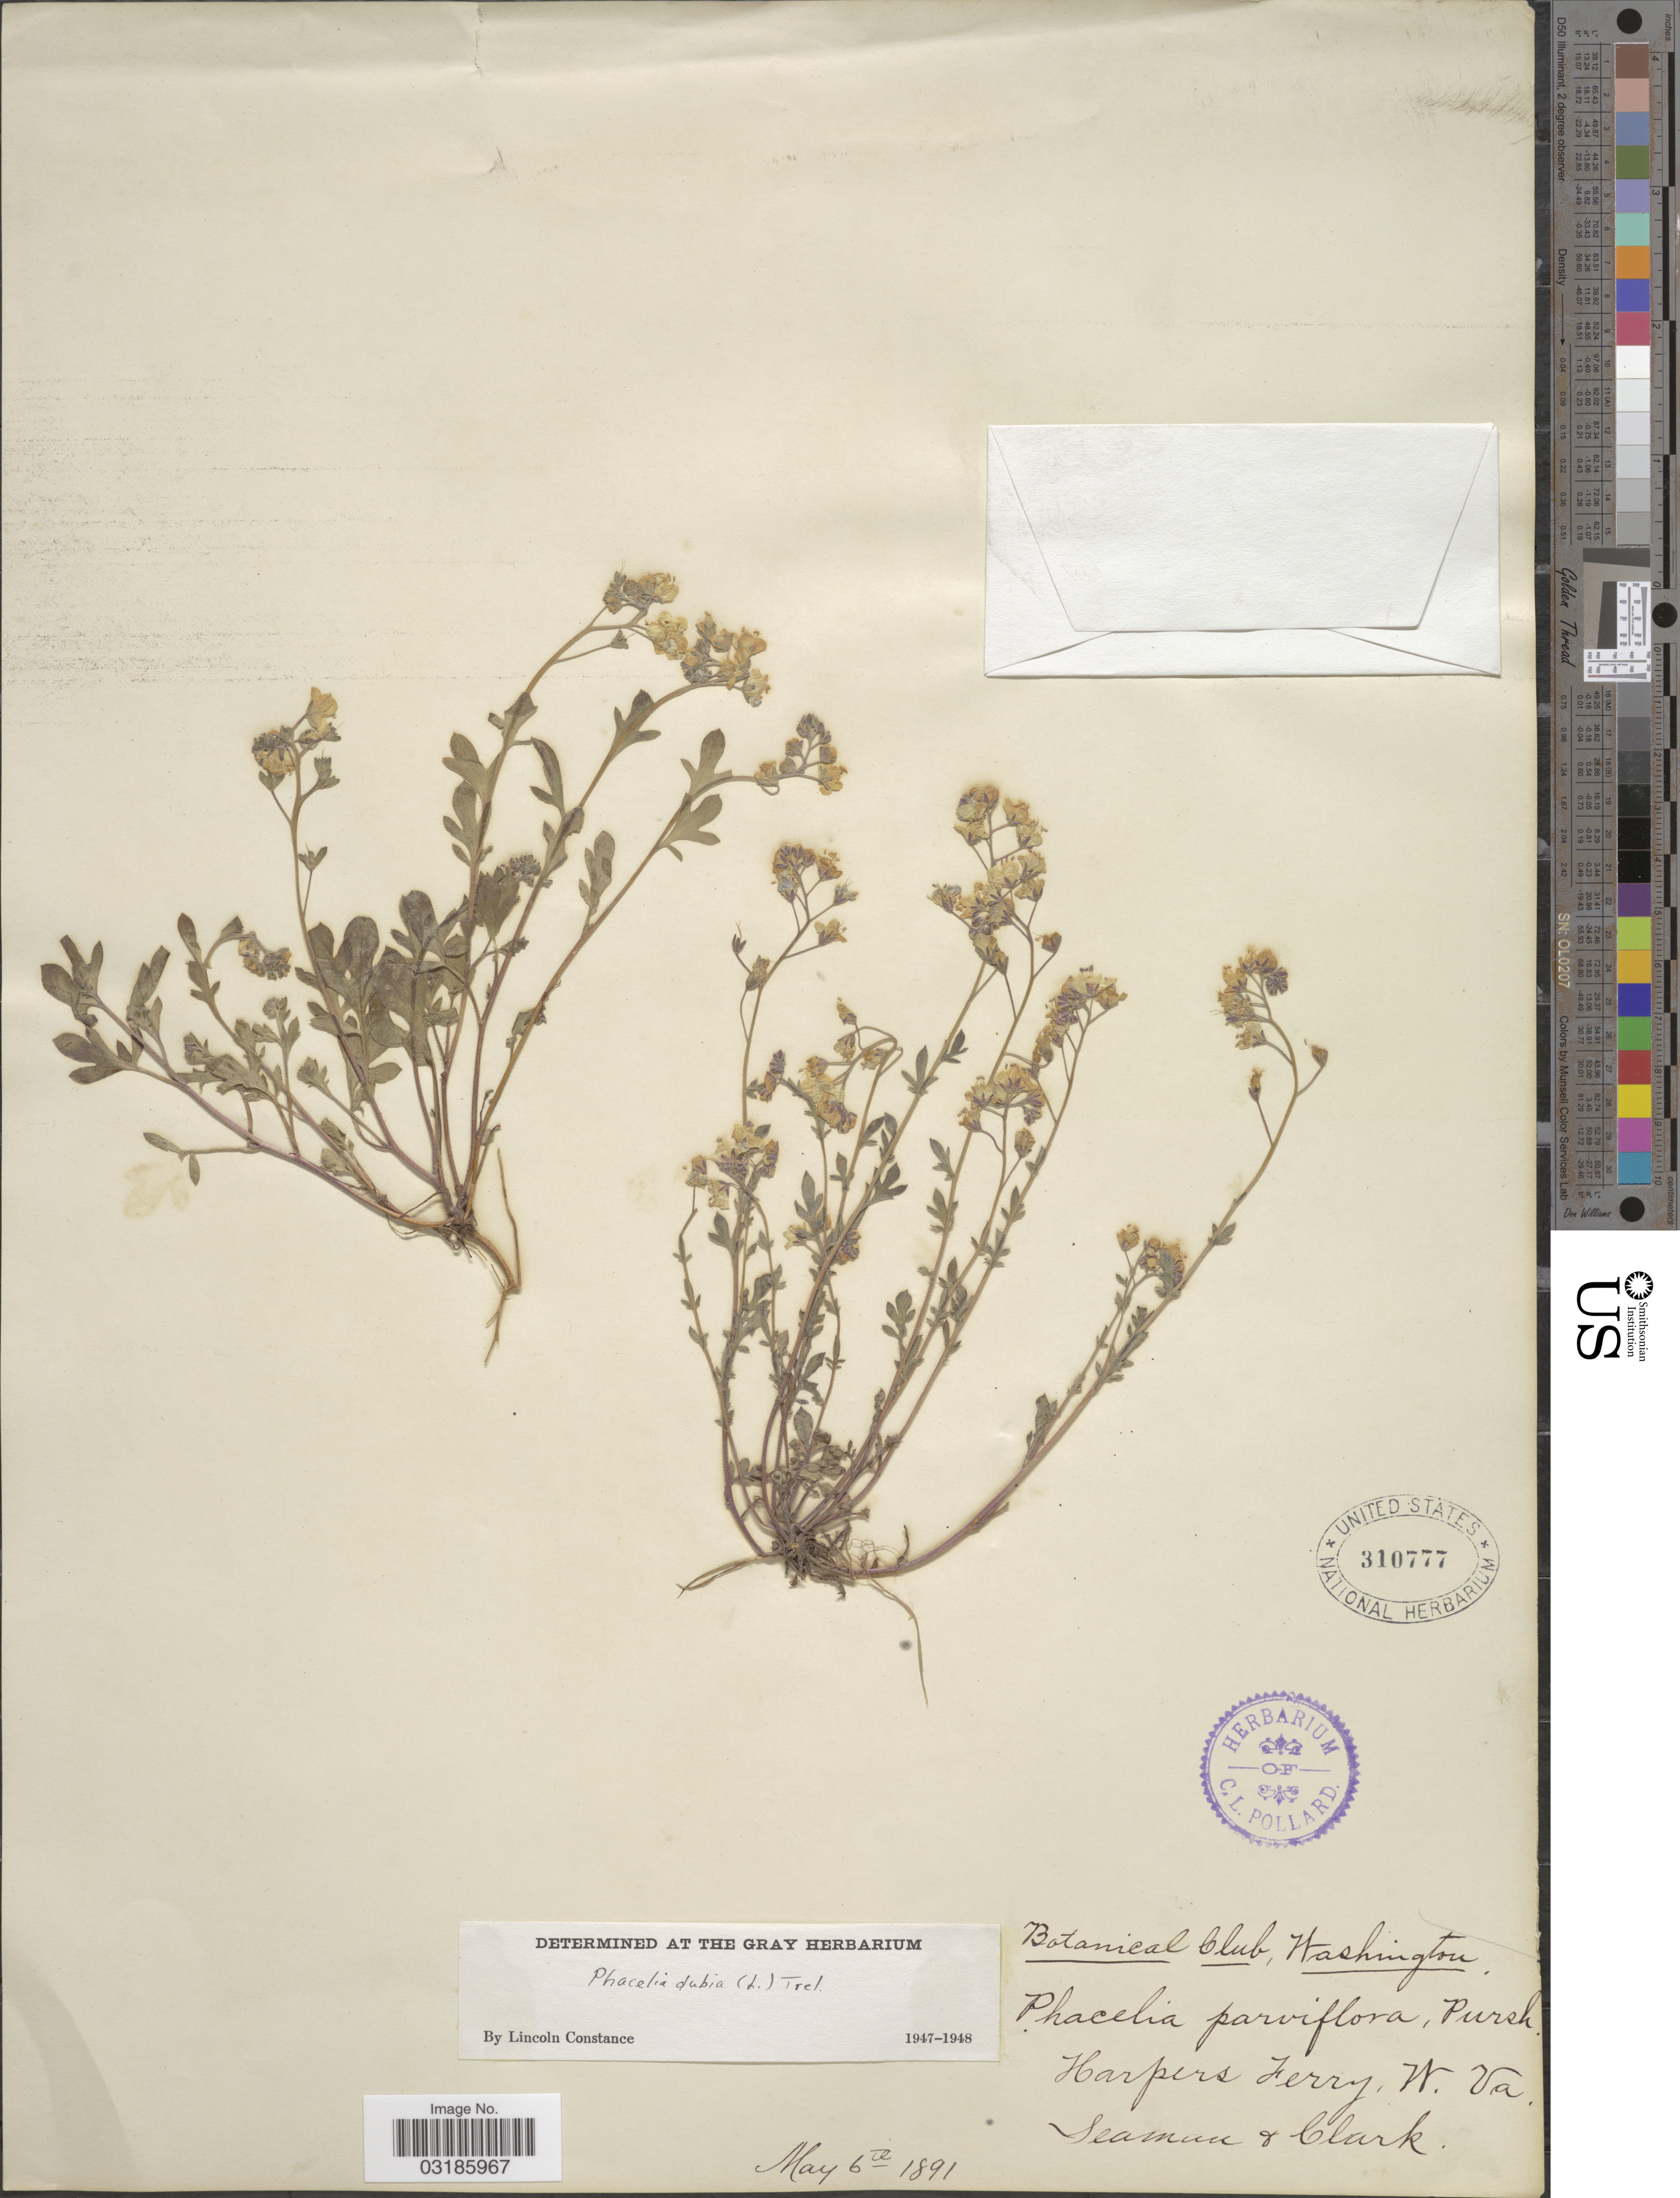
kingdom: Plantae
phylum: Tracheophyta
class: Magnoliopsida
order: Boraginales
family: Hydrophyllaceae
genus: Phacelia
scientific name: Phacelia dubia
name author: (L.) Trel.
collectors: Seaman & -- Clark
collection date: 1891-05-06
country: United States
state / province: West Virginia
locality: Harpers Ferry.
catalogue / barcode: US 310777